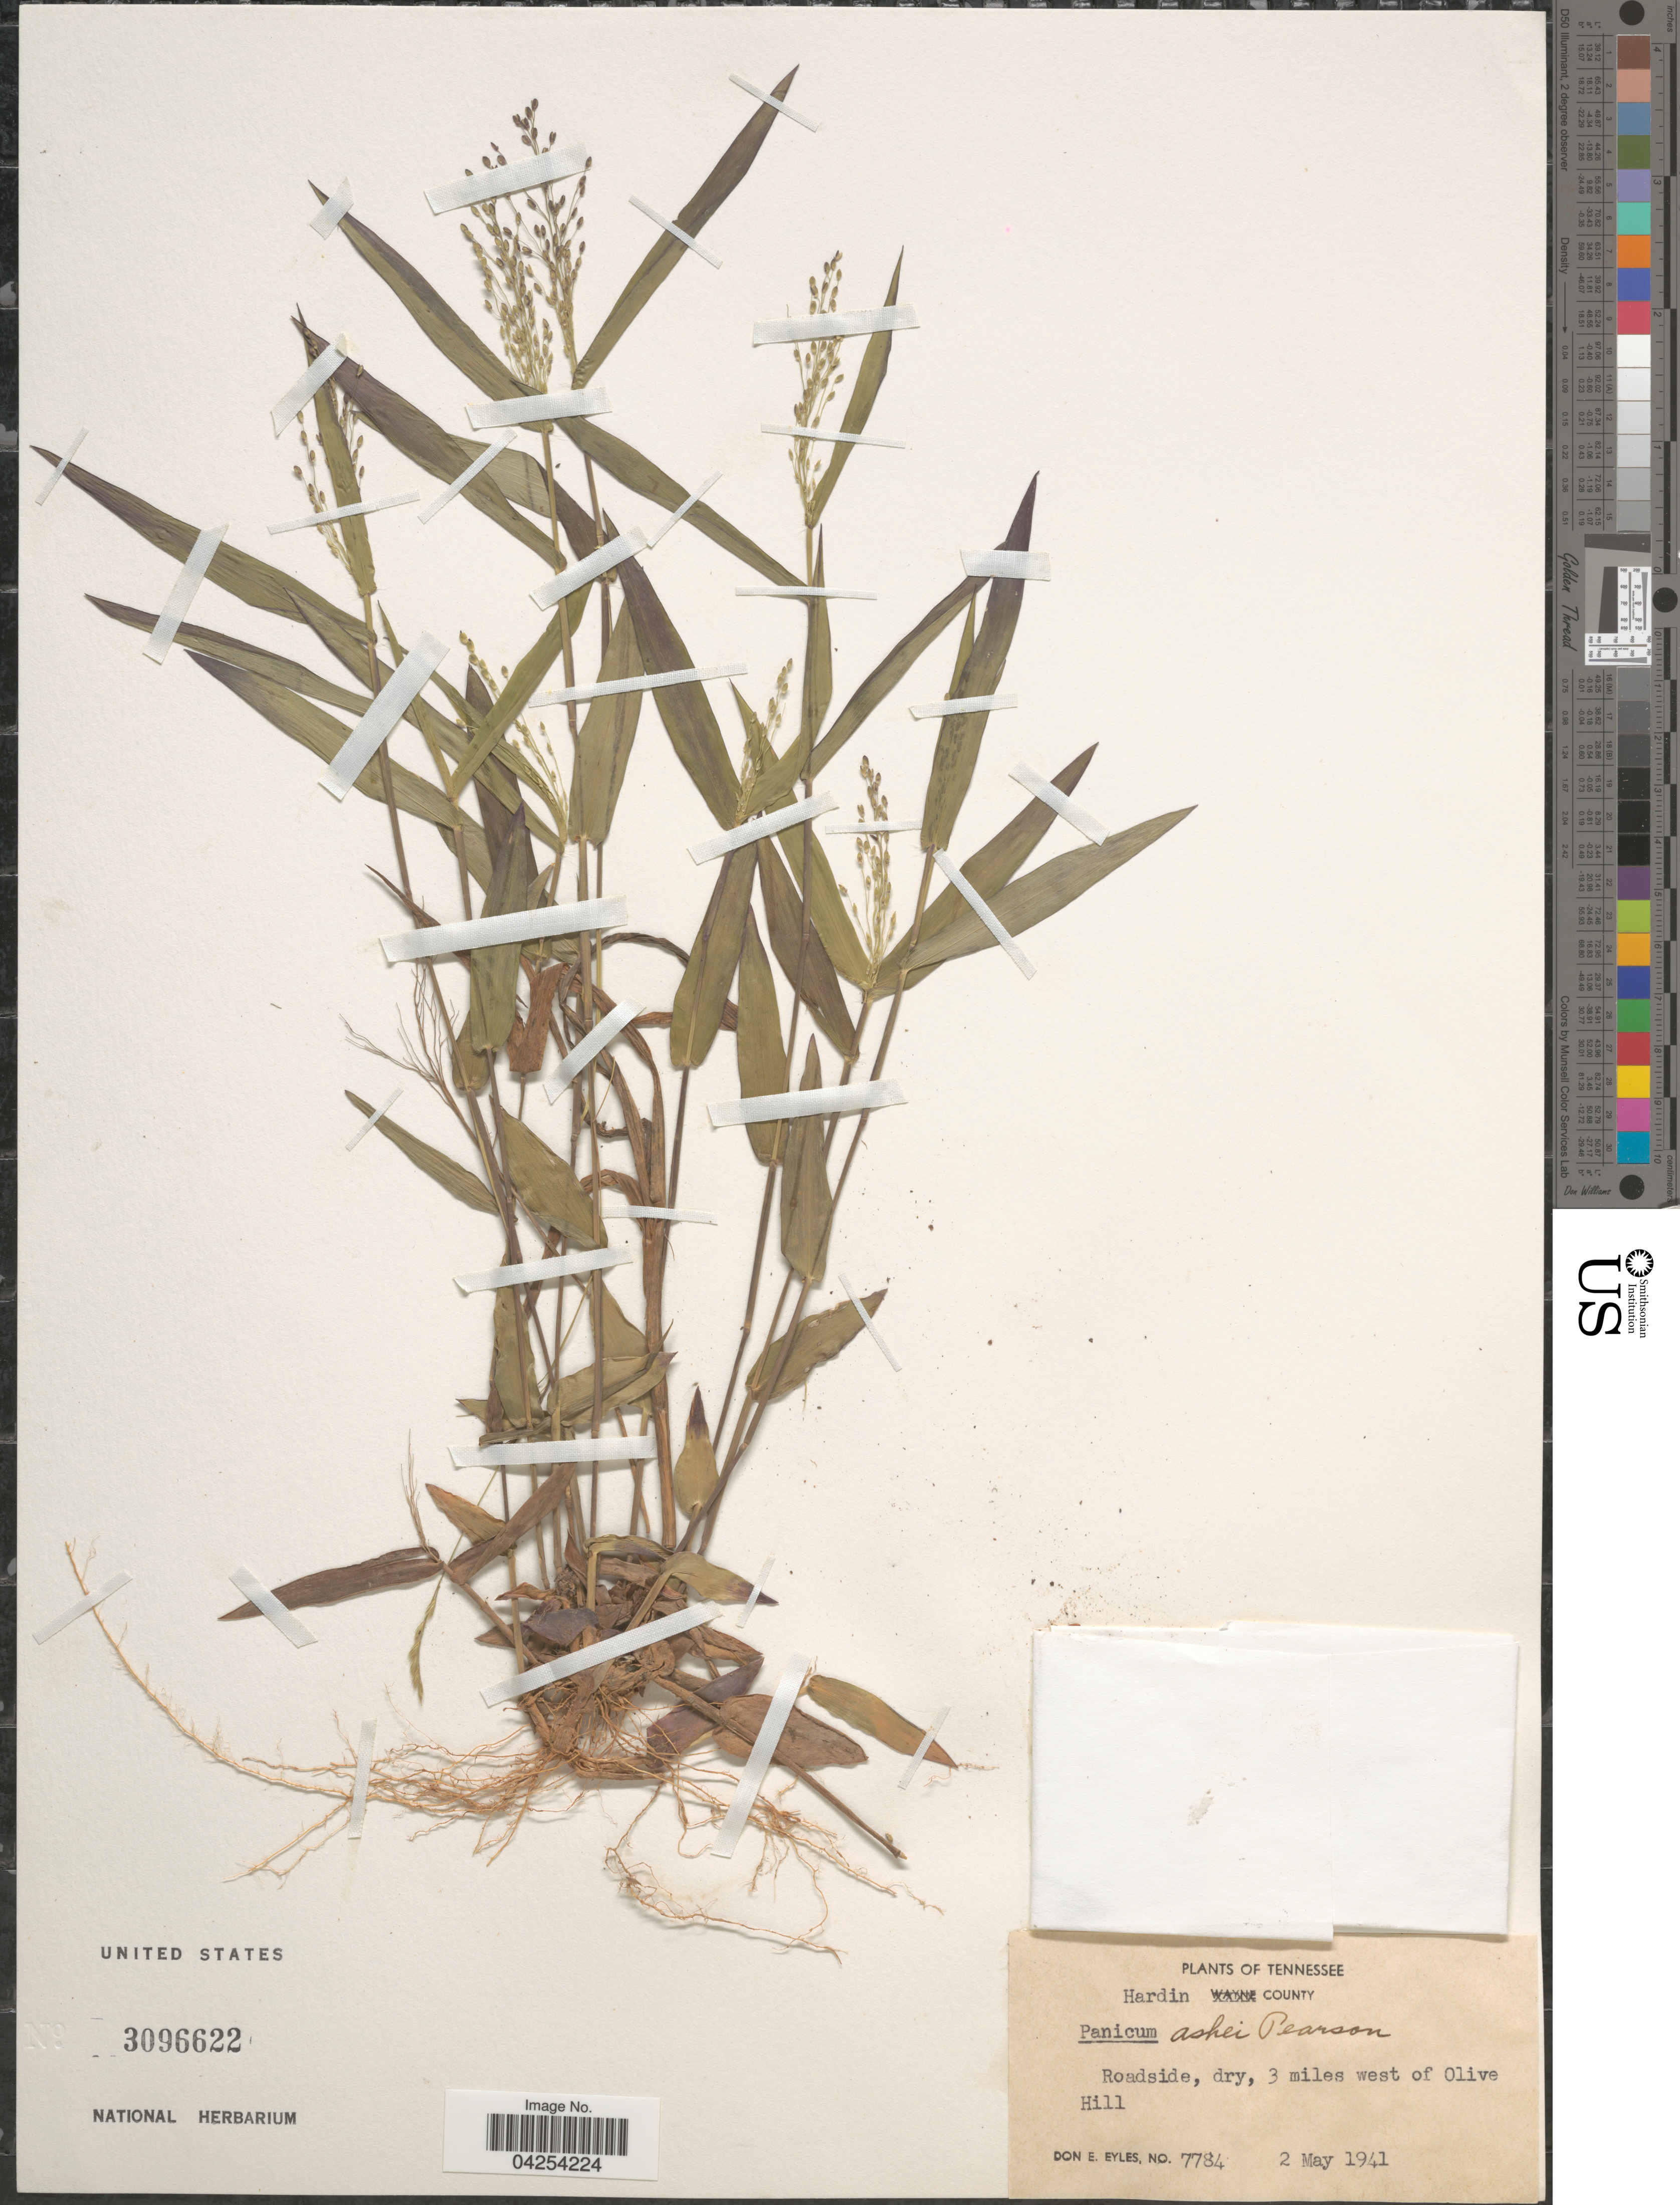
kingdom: Plantae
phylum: Tracheophyta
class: Liliopsida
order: Poales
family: Poaceae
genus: Dichanthelium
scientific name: Dichanthelium commutatum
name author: (Schult.) Gould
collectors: D. Eyles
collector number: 7784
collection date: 1941-05-02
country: United States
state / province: Tennessee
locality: Hardin County. Roadside, dry, 3 miles west of Olive Hill.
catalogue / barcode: US 3096622